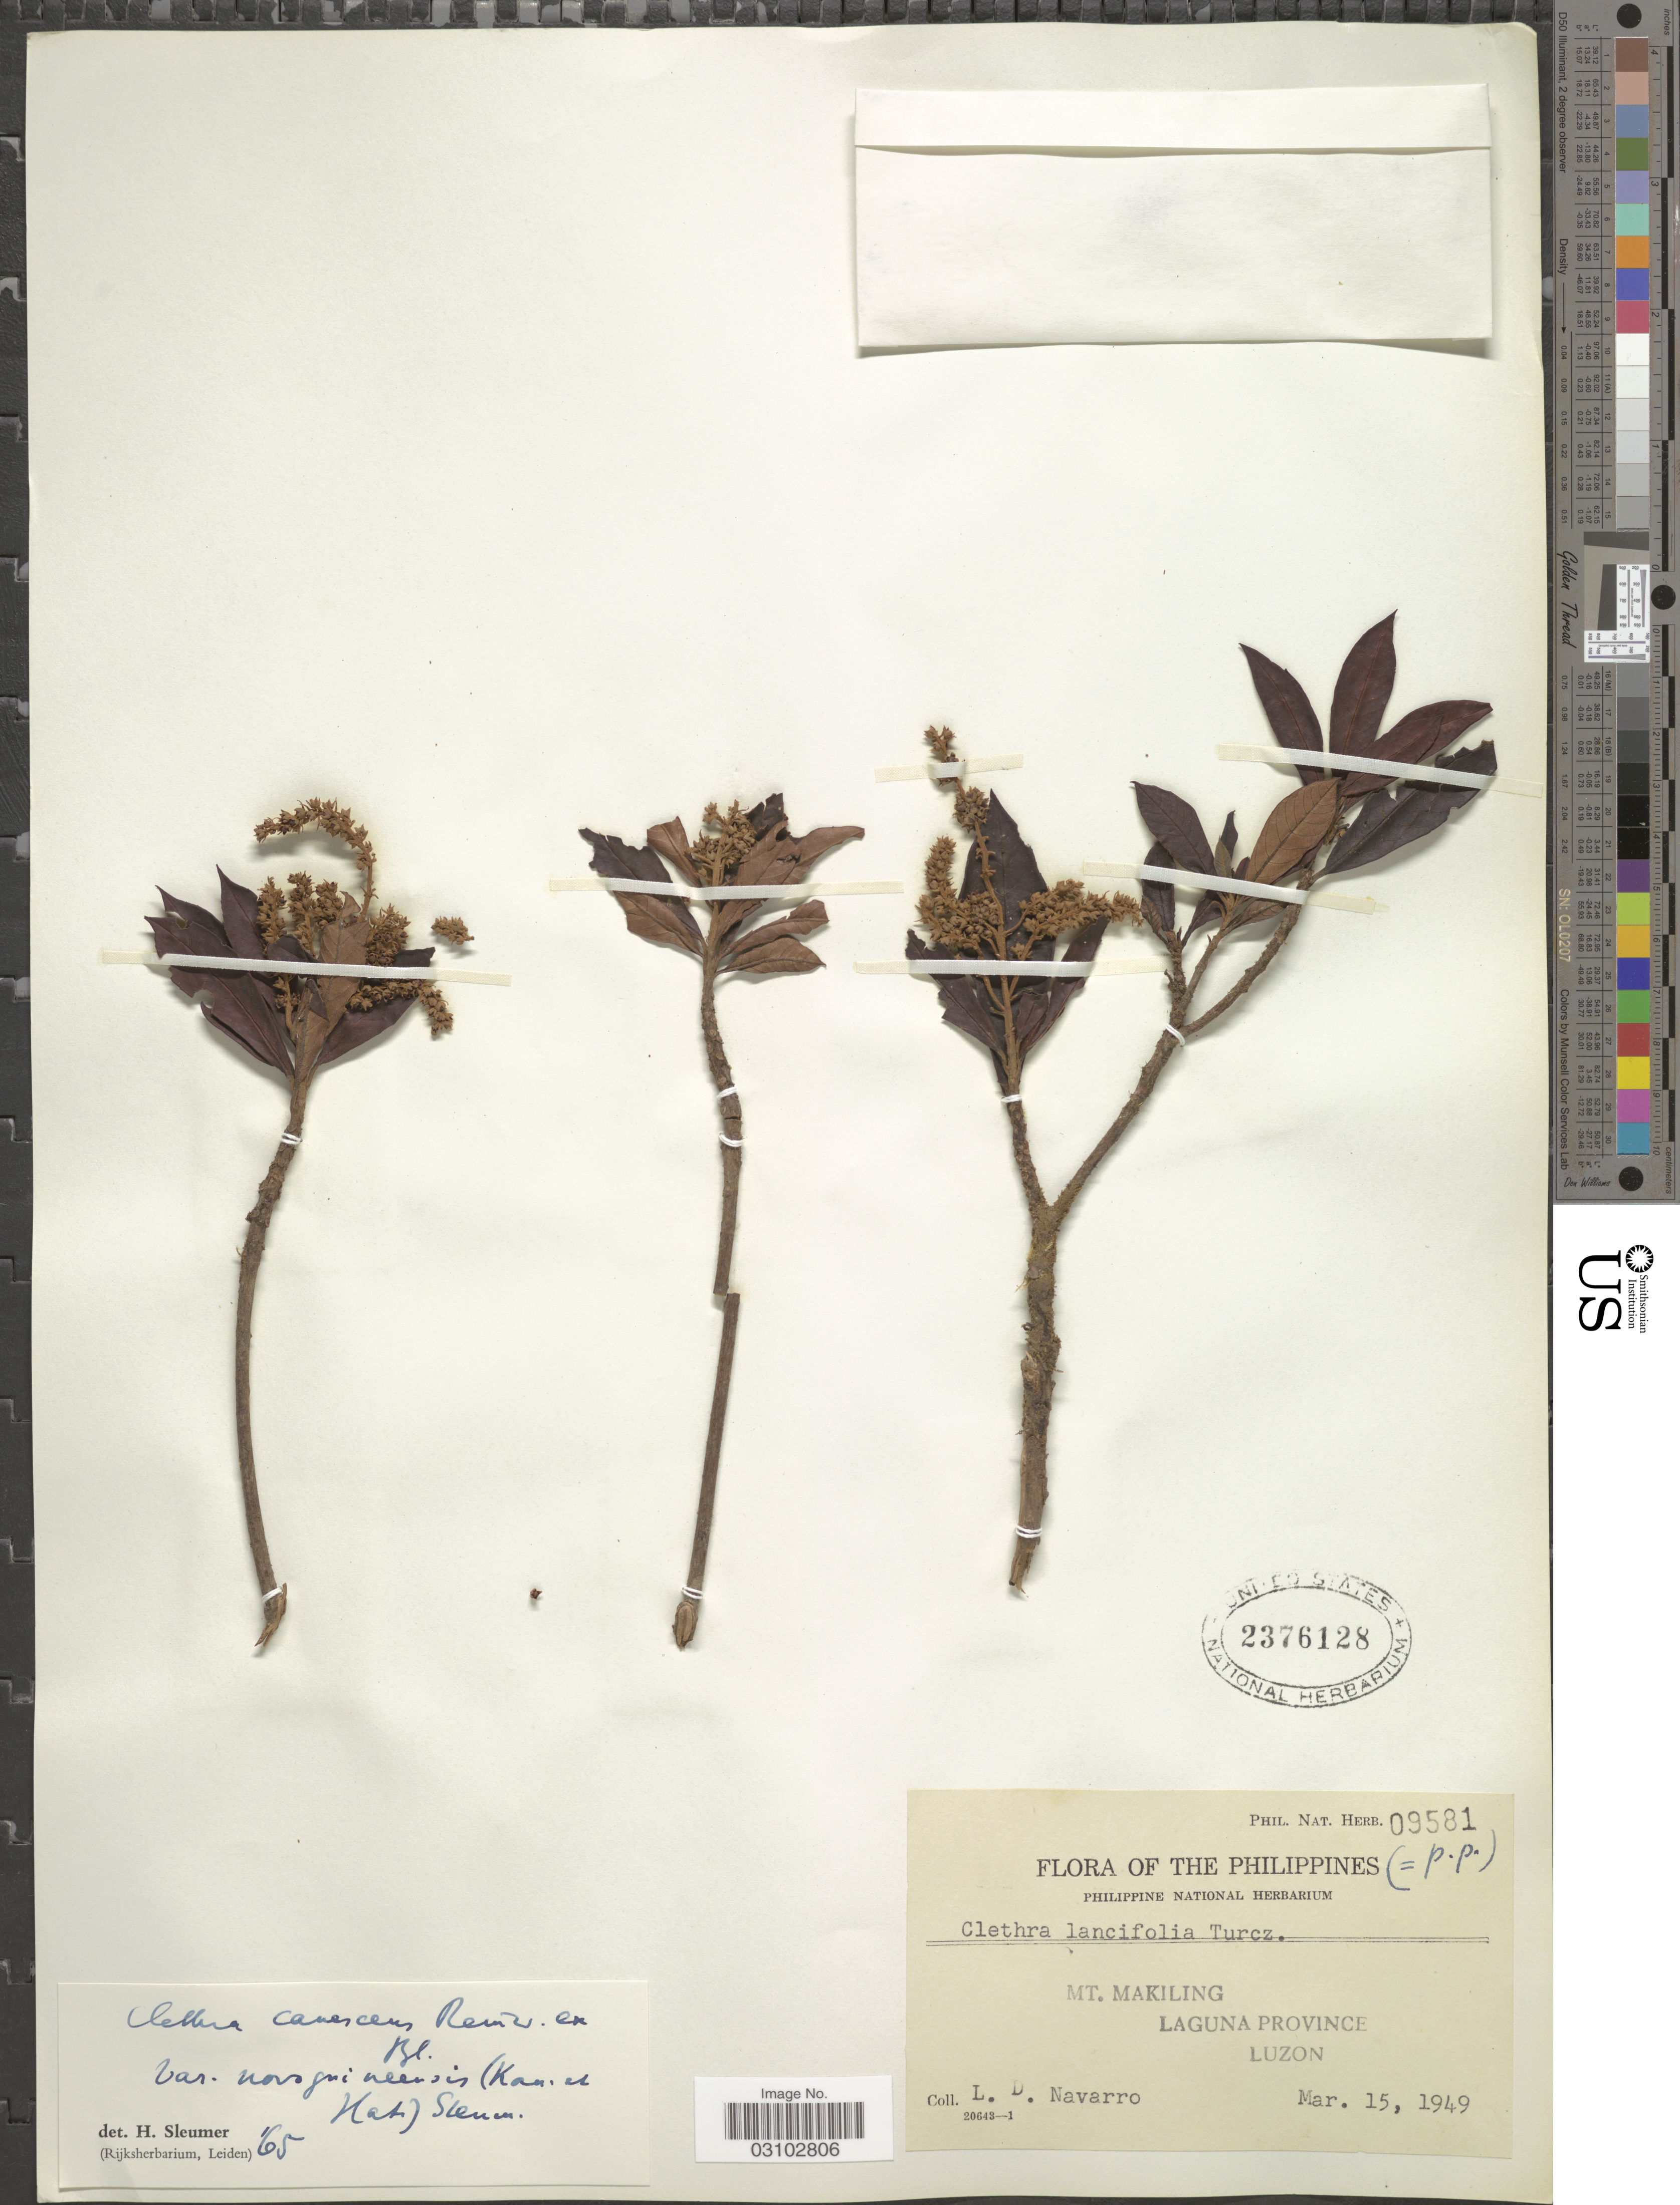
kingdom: Plantae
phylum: Tracheophyta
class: Magnoliopsida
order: Ericales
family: Clethraceae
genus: Clethra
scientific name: Clethra canescens var. novoguineensis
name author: (Kaneh. & Hatus.) Sleumer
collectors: L. Navarro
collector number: Phil. Nat. Herb. 09581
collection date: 1949-03-15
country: Philippines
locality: Mt. Makiling, Laguna Province, Luzon.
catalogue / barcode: US 2376128